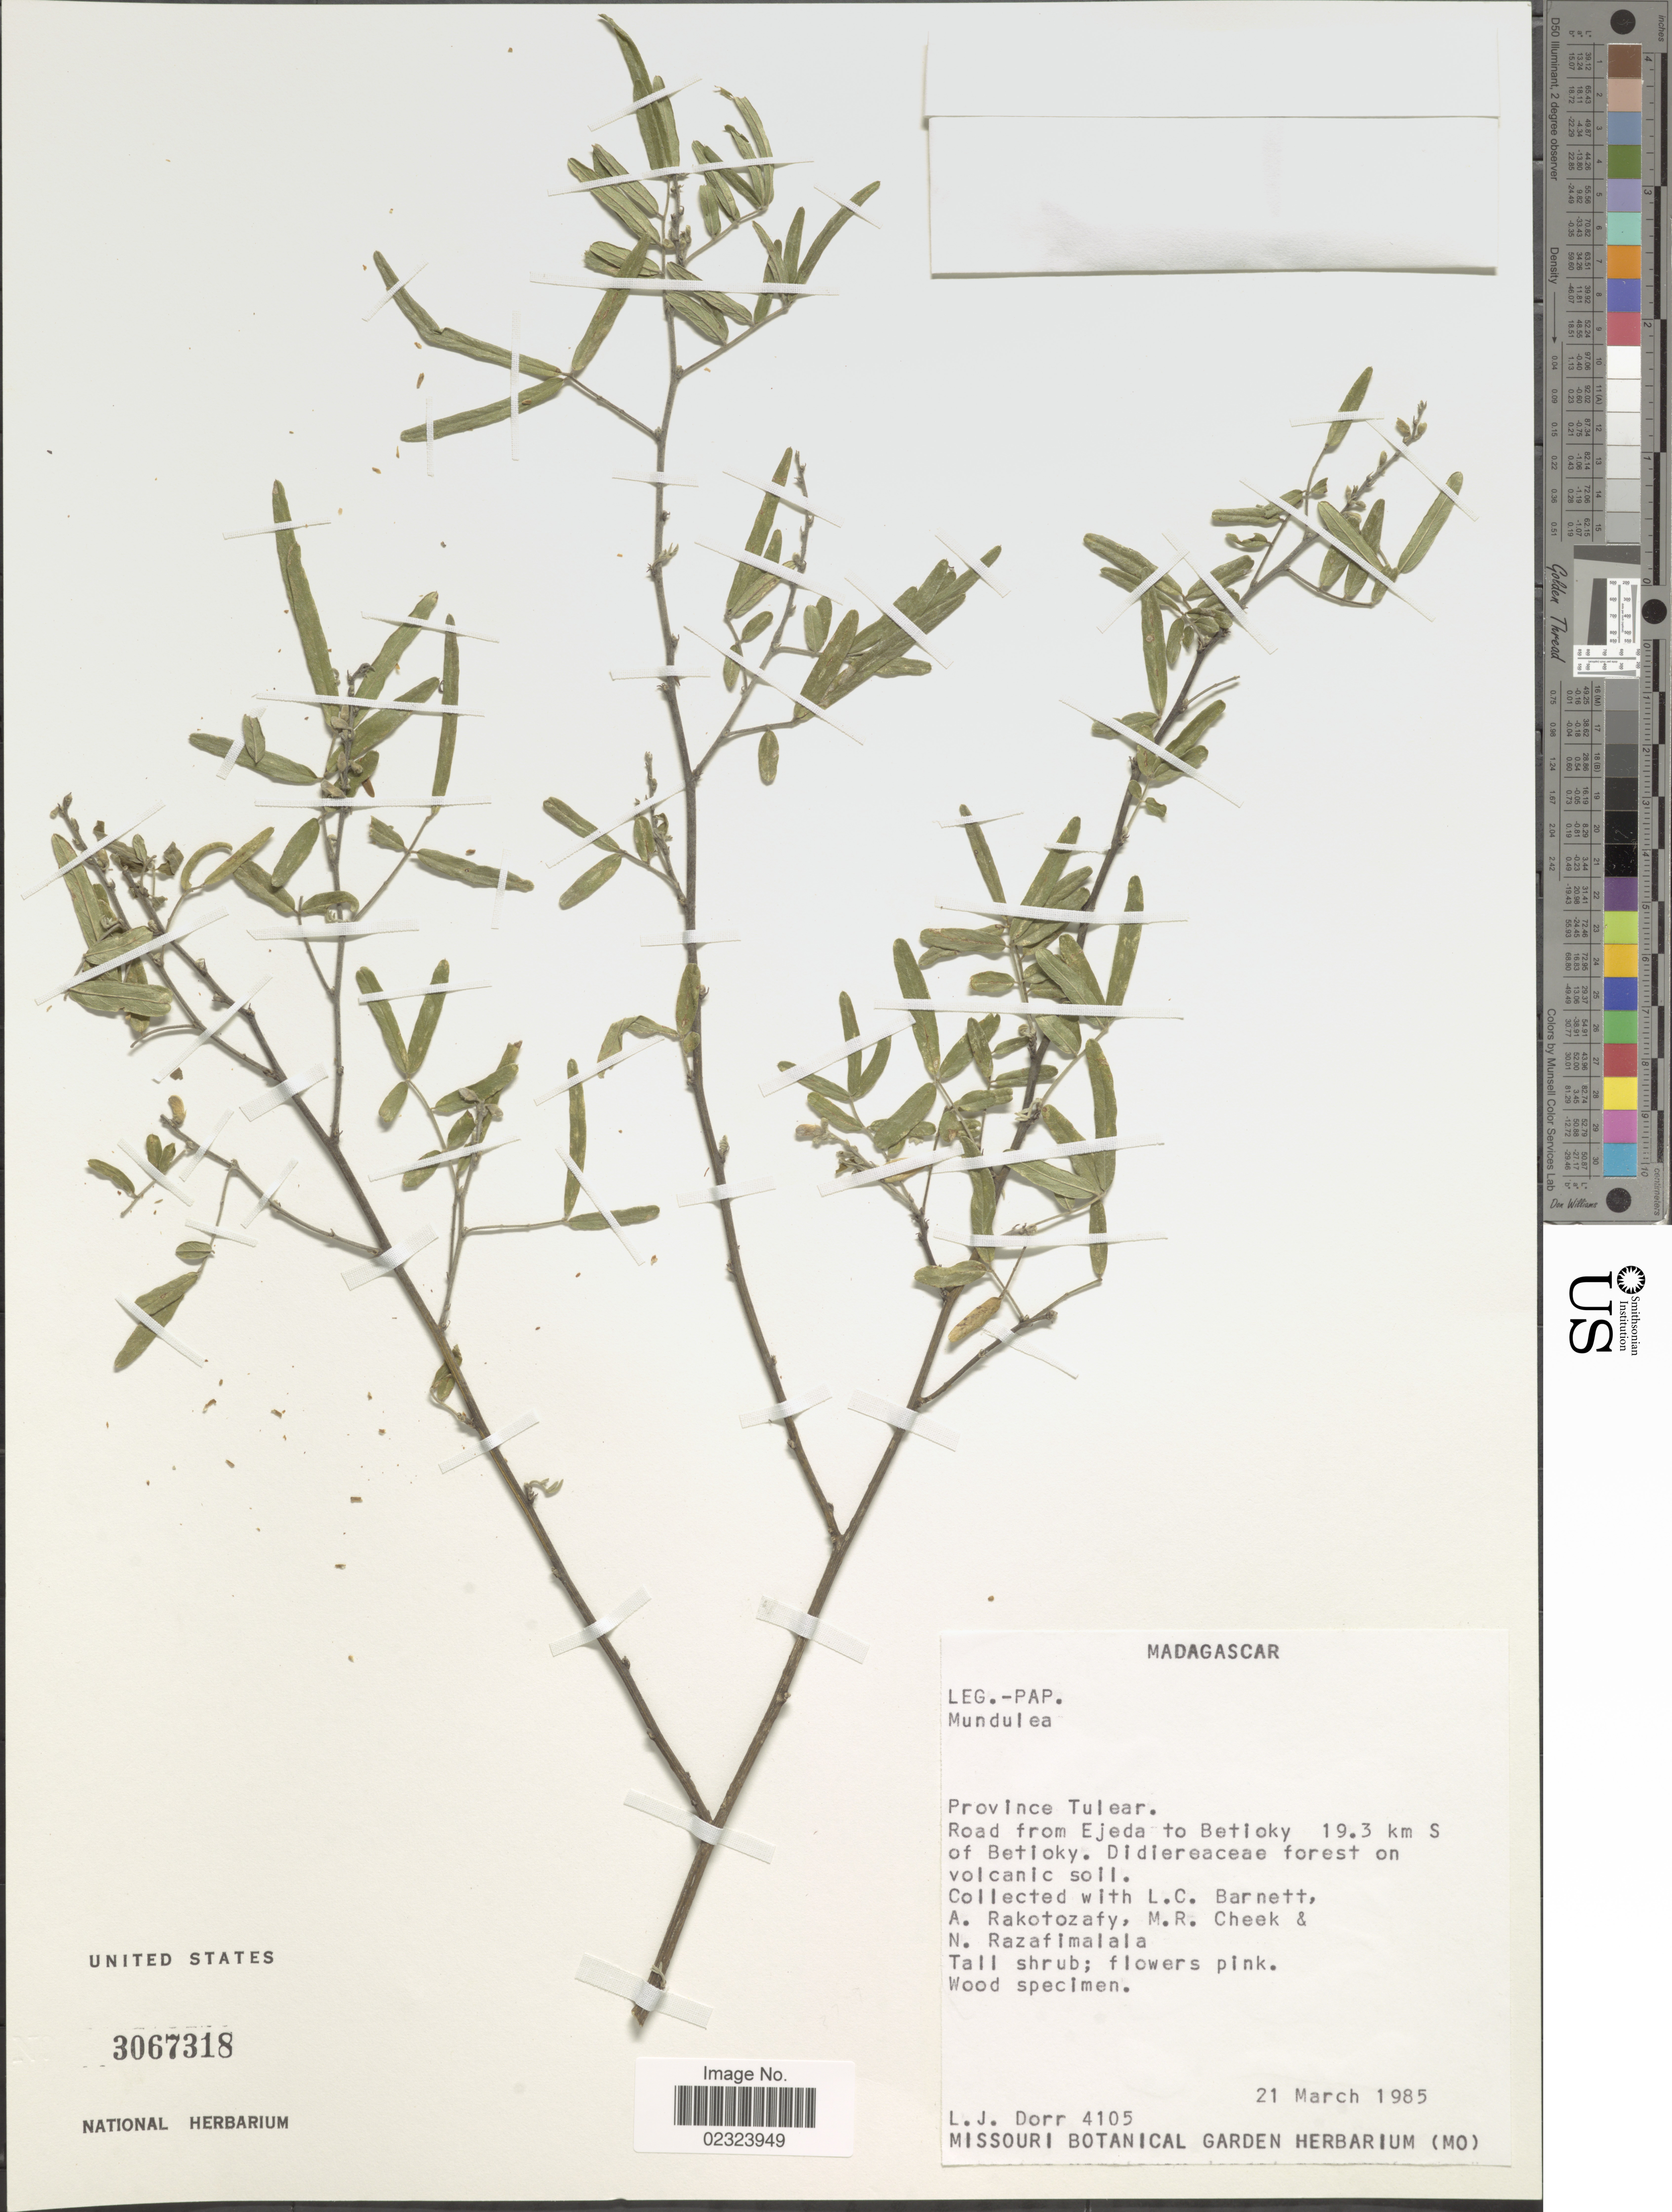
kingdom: Plantae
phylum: Tracheophyta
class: Magnoliopsida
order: Fabales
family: Fabaceae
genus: Mundulea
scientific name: Mundulea sp.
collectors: L. J. Dorr, L. C. Barnett, A. Rakotozafy, M. Cheek & N. Razafimalala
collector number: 4105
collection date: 1985-03-21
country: Madagascar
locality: Prov. Tulear. Road from Ejeda to Beticky 19.3 km S of Betioky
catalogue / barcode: US 3067318